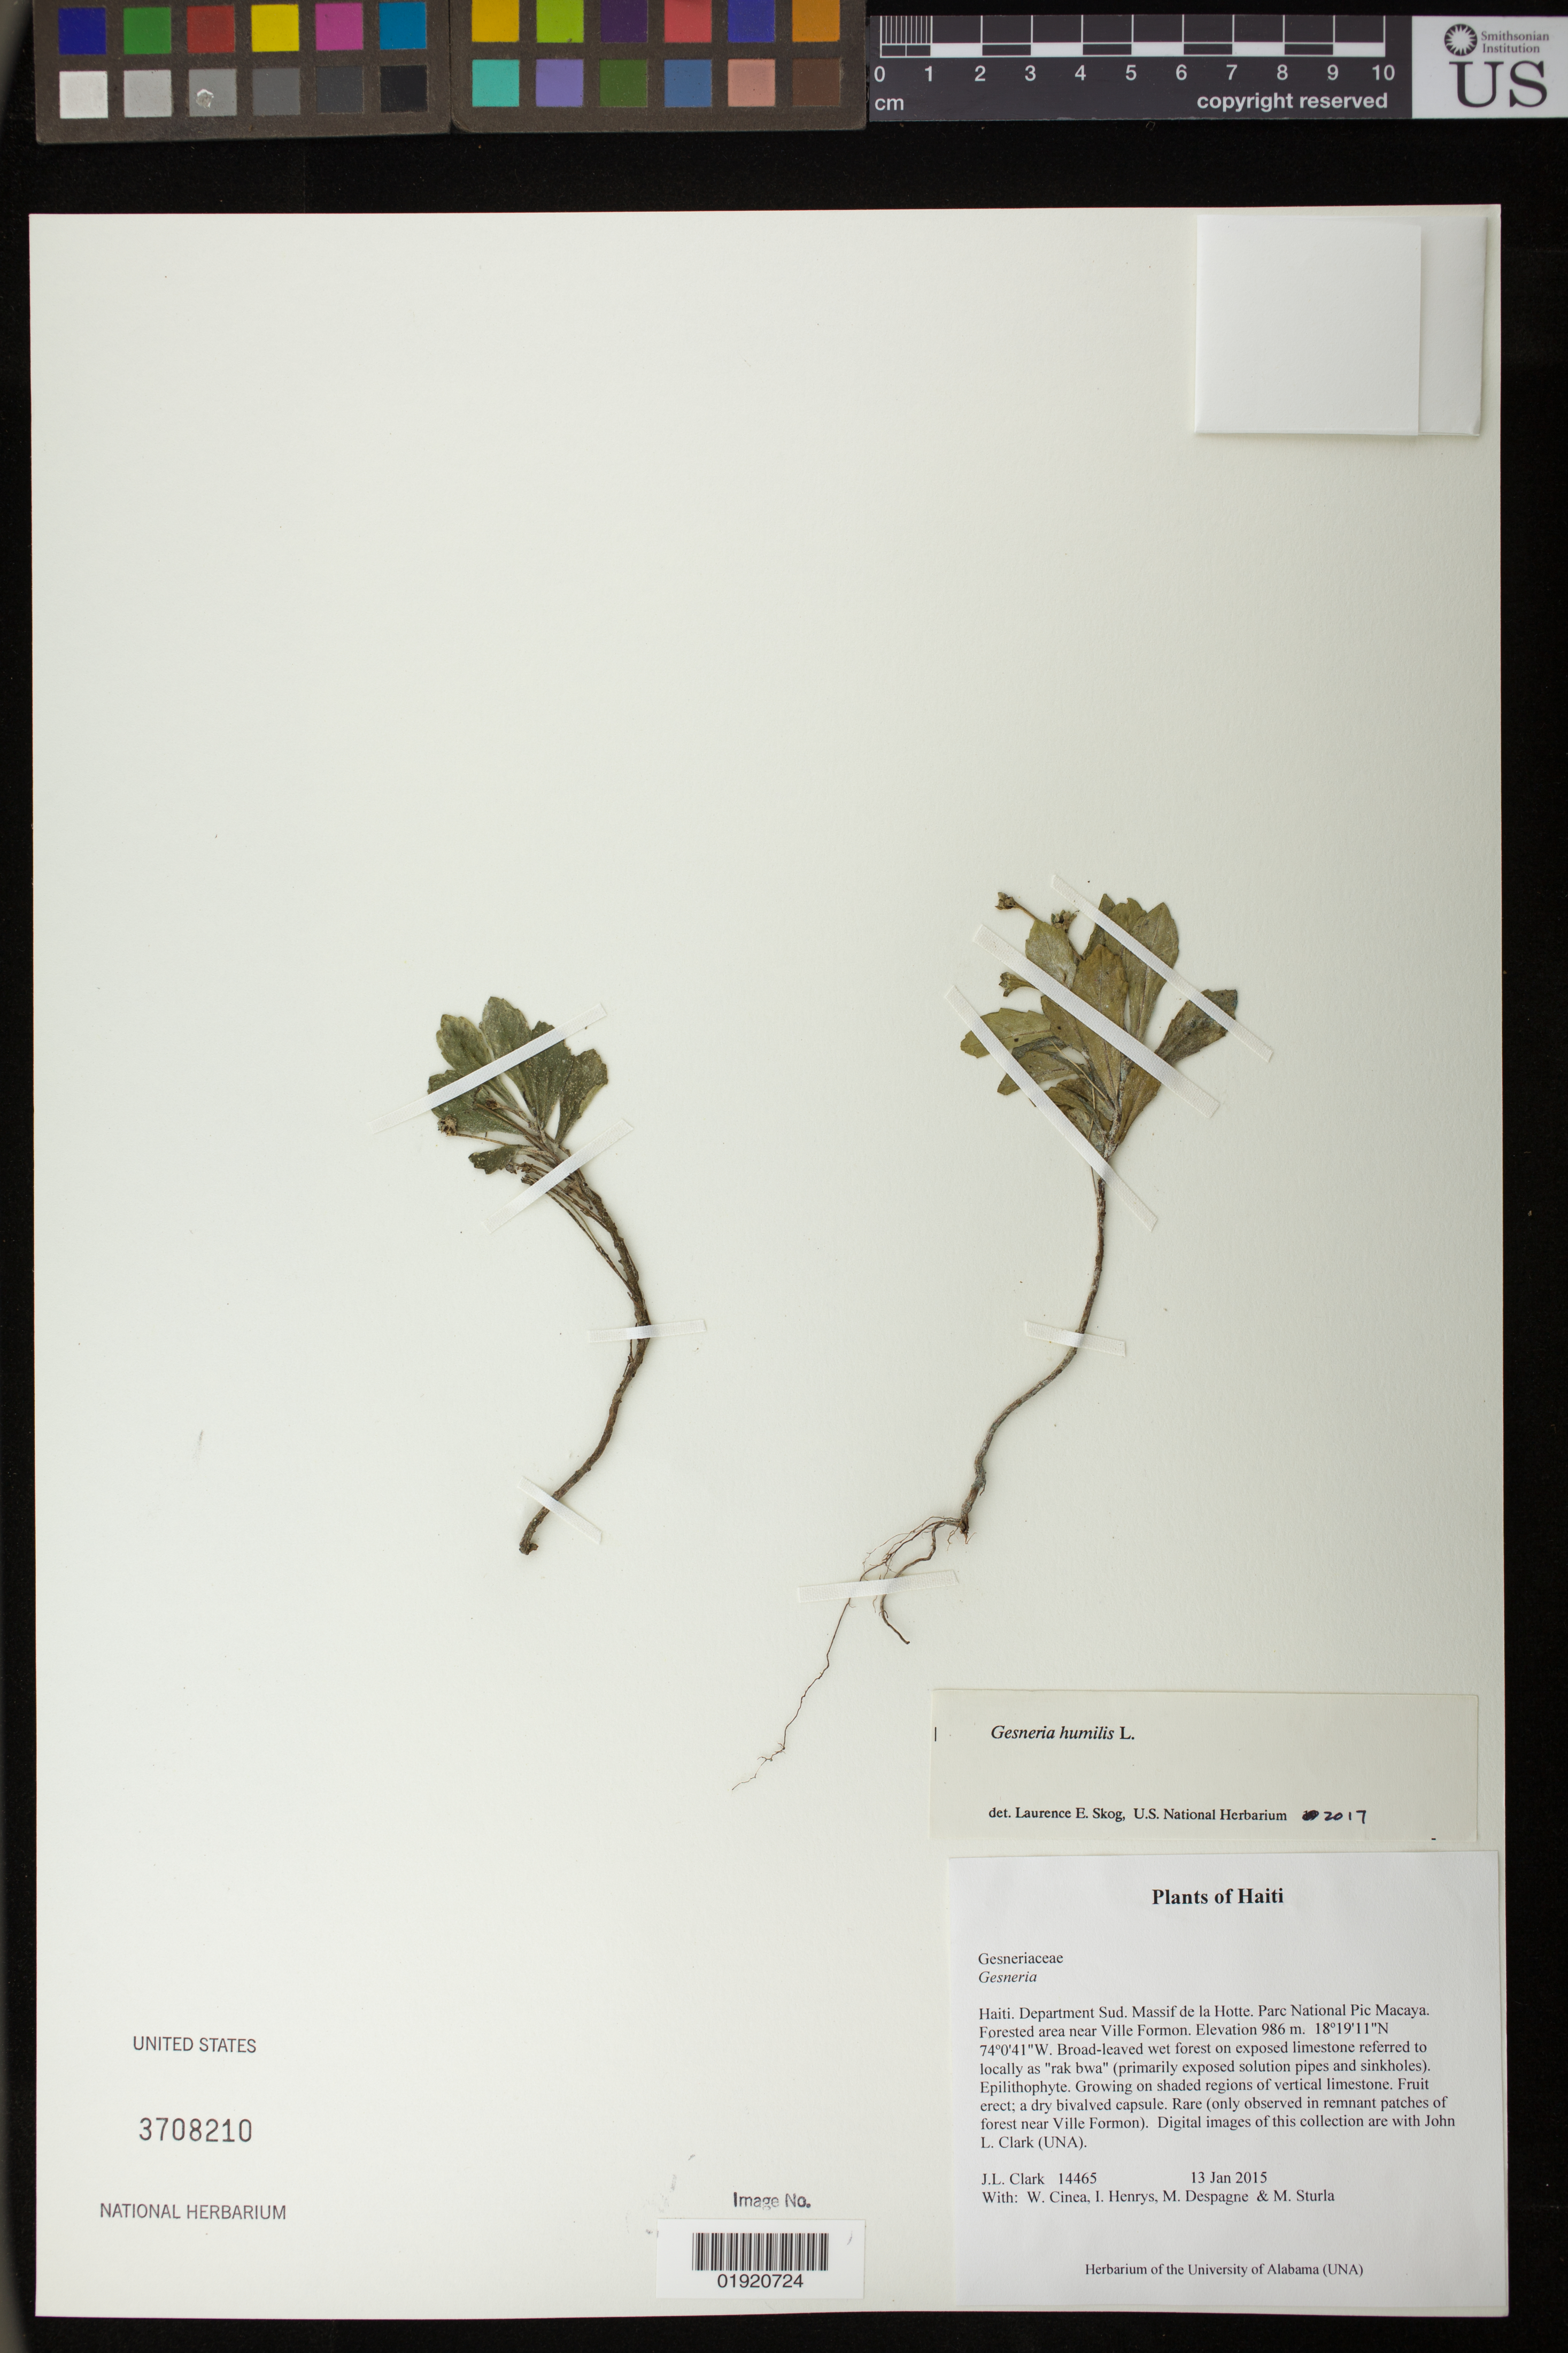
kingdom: Plantae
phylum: Tracheophyta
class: Magnoliopsida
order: Lamiales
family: Gesneriaceae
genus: Gesneria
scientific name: Gesneria radiata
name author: J.L. Clark & Cinea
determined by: Clark, J. L., (SEL), The Marie Selby Botanical Garden (UNITED STATES)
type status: Holotype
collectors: J. L. Clark, W. Cinea, I. Henrys, M. Despagne & M. Sturla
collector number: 14465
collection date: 2015-01-13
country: Haiti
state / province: Sud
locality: Haiti. Department Sud. Massif de la Hotte. Parc National Pic Macaya.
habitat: Forested area near Ville Formon. Broad-leaved wet forest on exposed limestone referred to locally as "rak bwa" (primarily exposed solution pipes and sinkholes). Growing on shaded regions of vertical imestone.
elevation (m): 986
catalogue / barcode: US 3708210